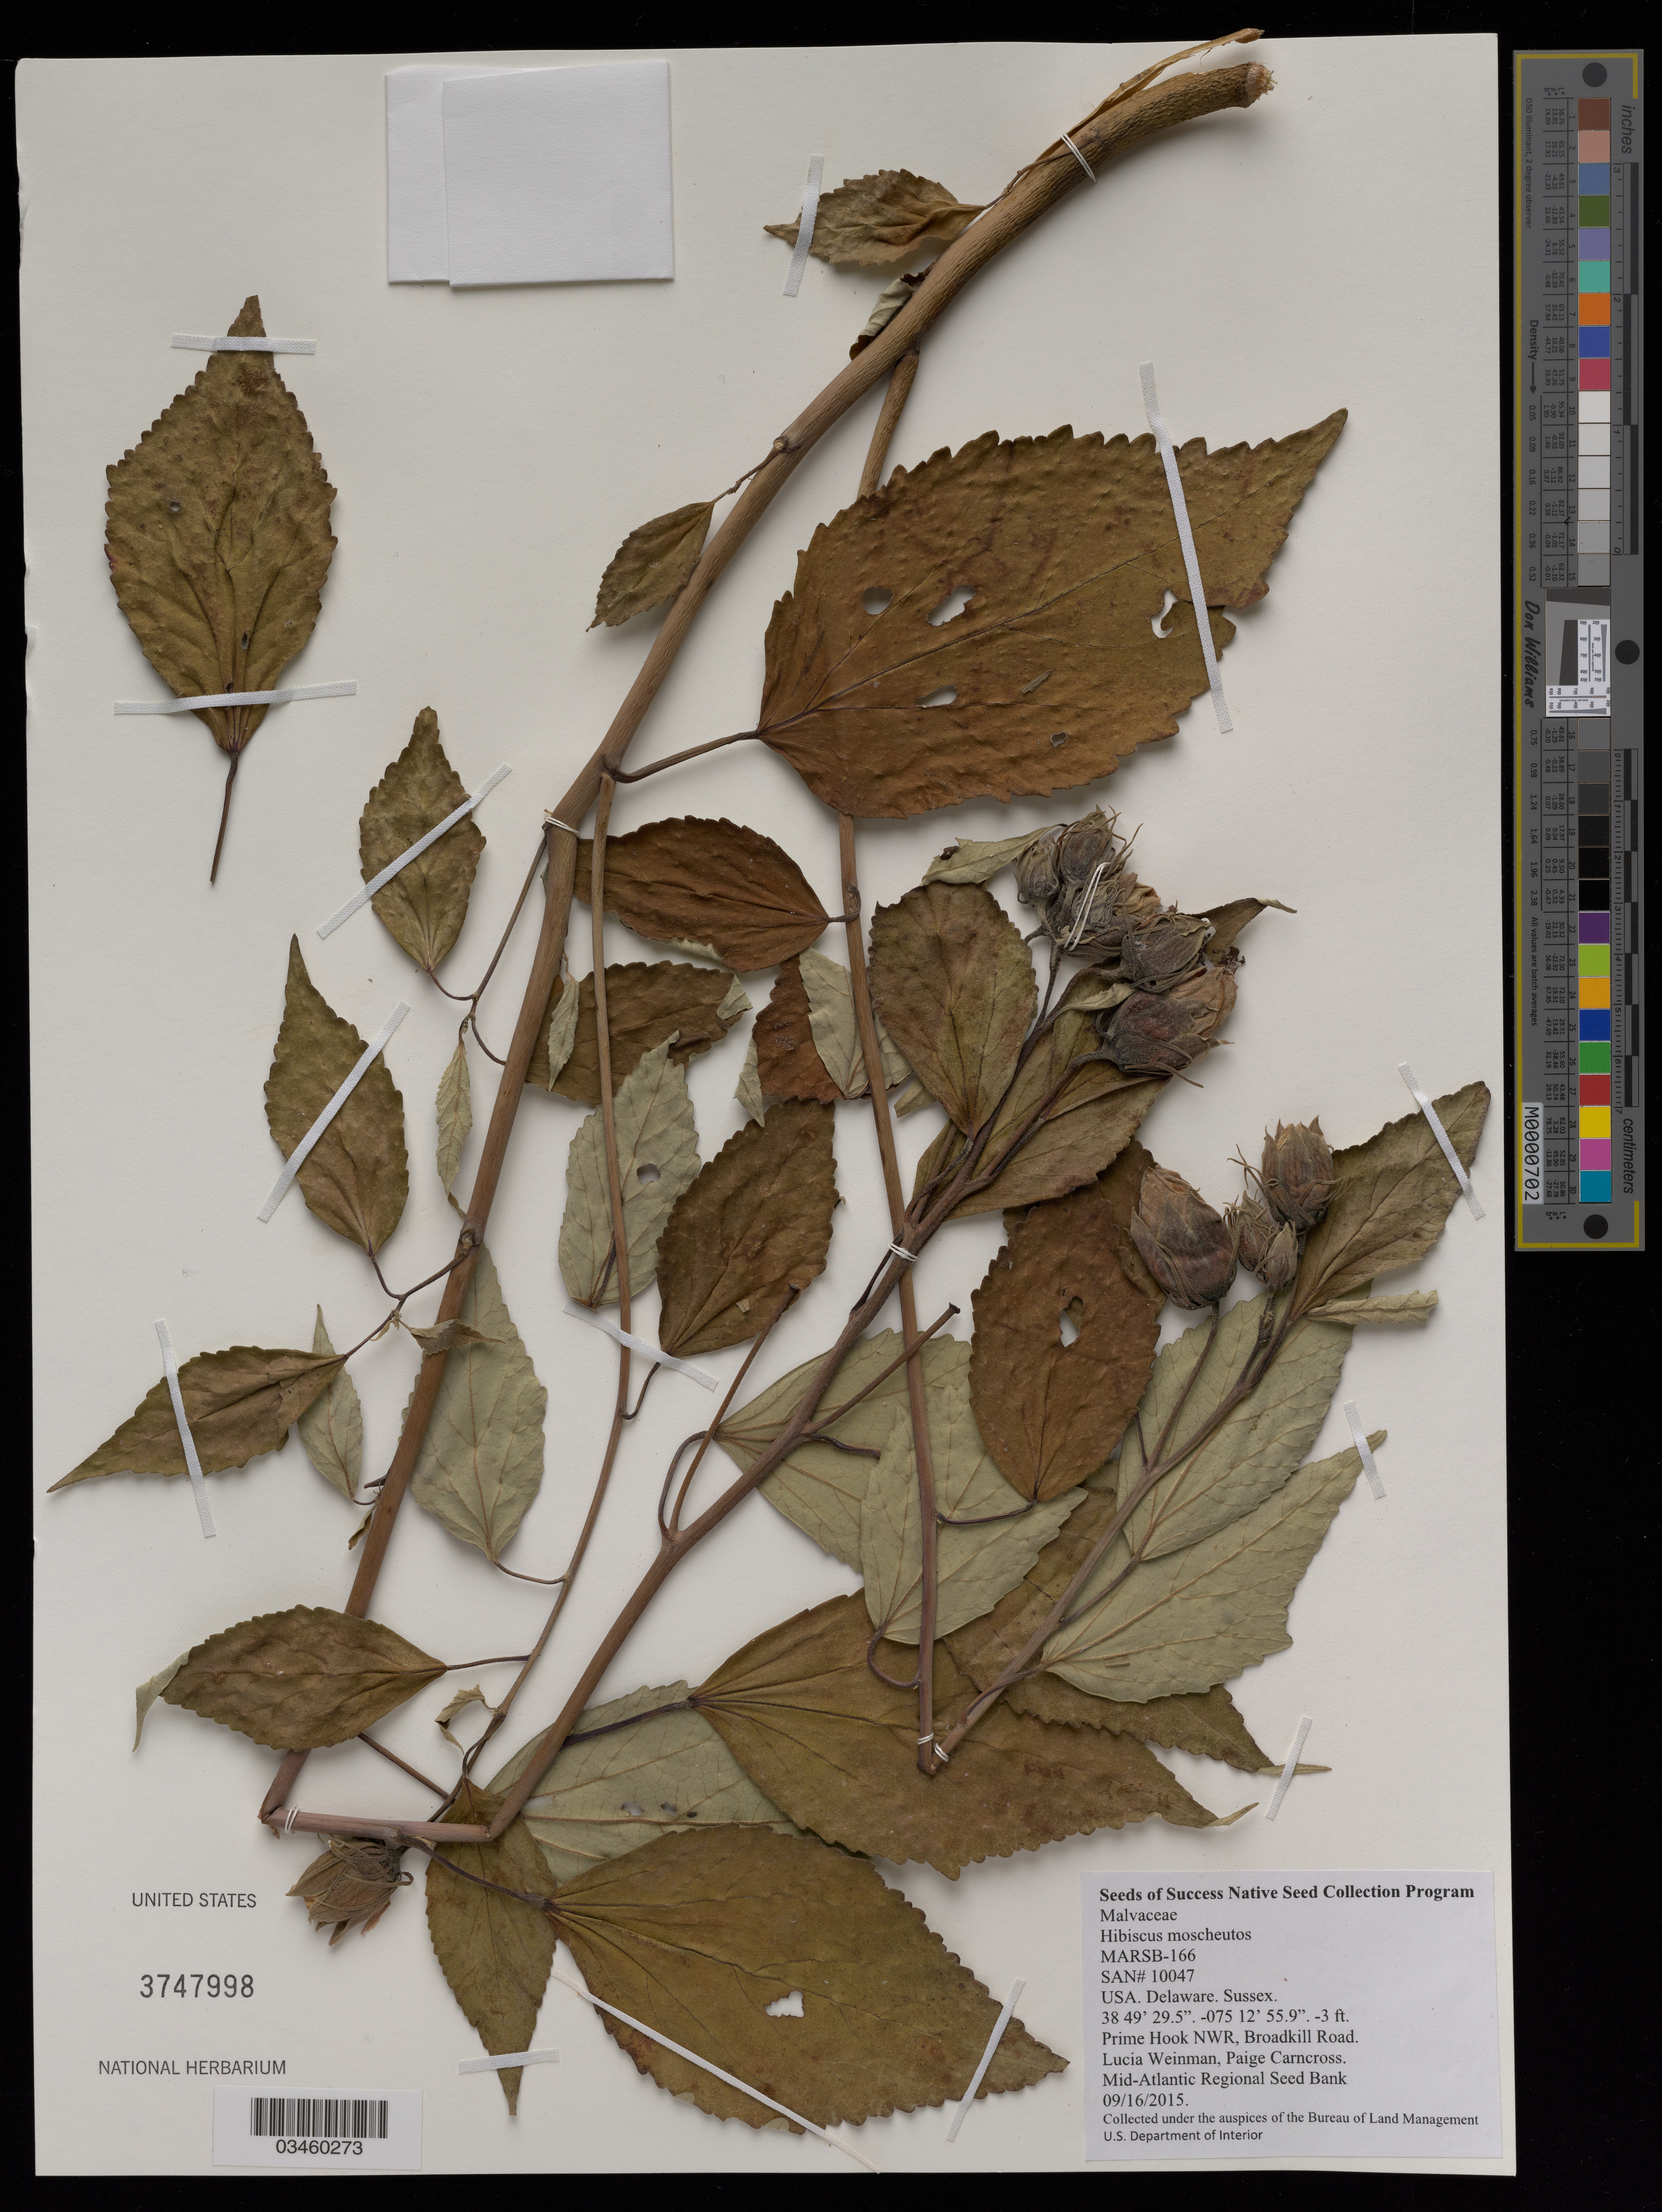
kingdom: Plantae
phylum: Tracheophyta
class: Magnoliopsida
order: Malvales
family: Malvaceae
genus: Hibiscus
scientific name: Hibiscus moscheutos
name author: L.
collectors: L. Weinman & P. Carncross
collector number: MARSB-166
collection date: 2015-09-16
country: United States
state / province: Delaware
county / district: Sussex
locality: Prime Hook National Wildlife Refuge, Broadkill Road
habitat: Atlantic & Gulf Coast Brackish Tidal Marsh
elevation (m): -1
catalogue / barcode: US 3747998